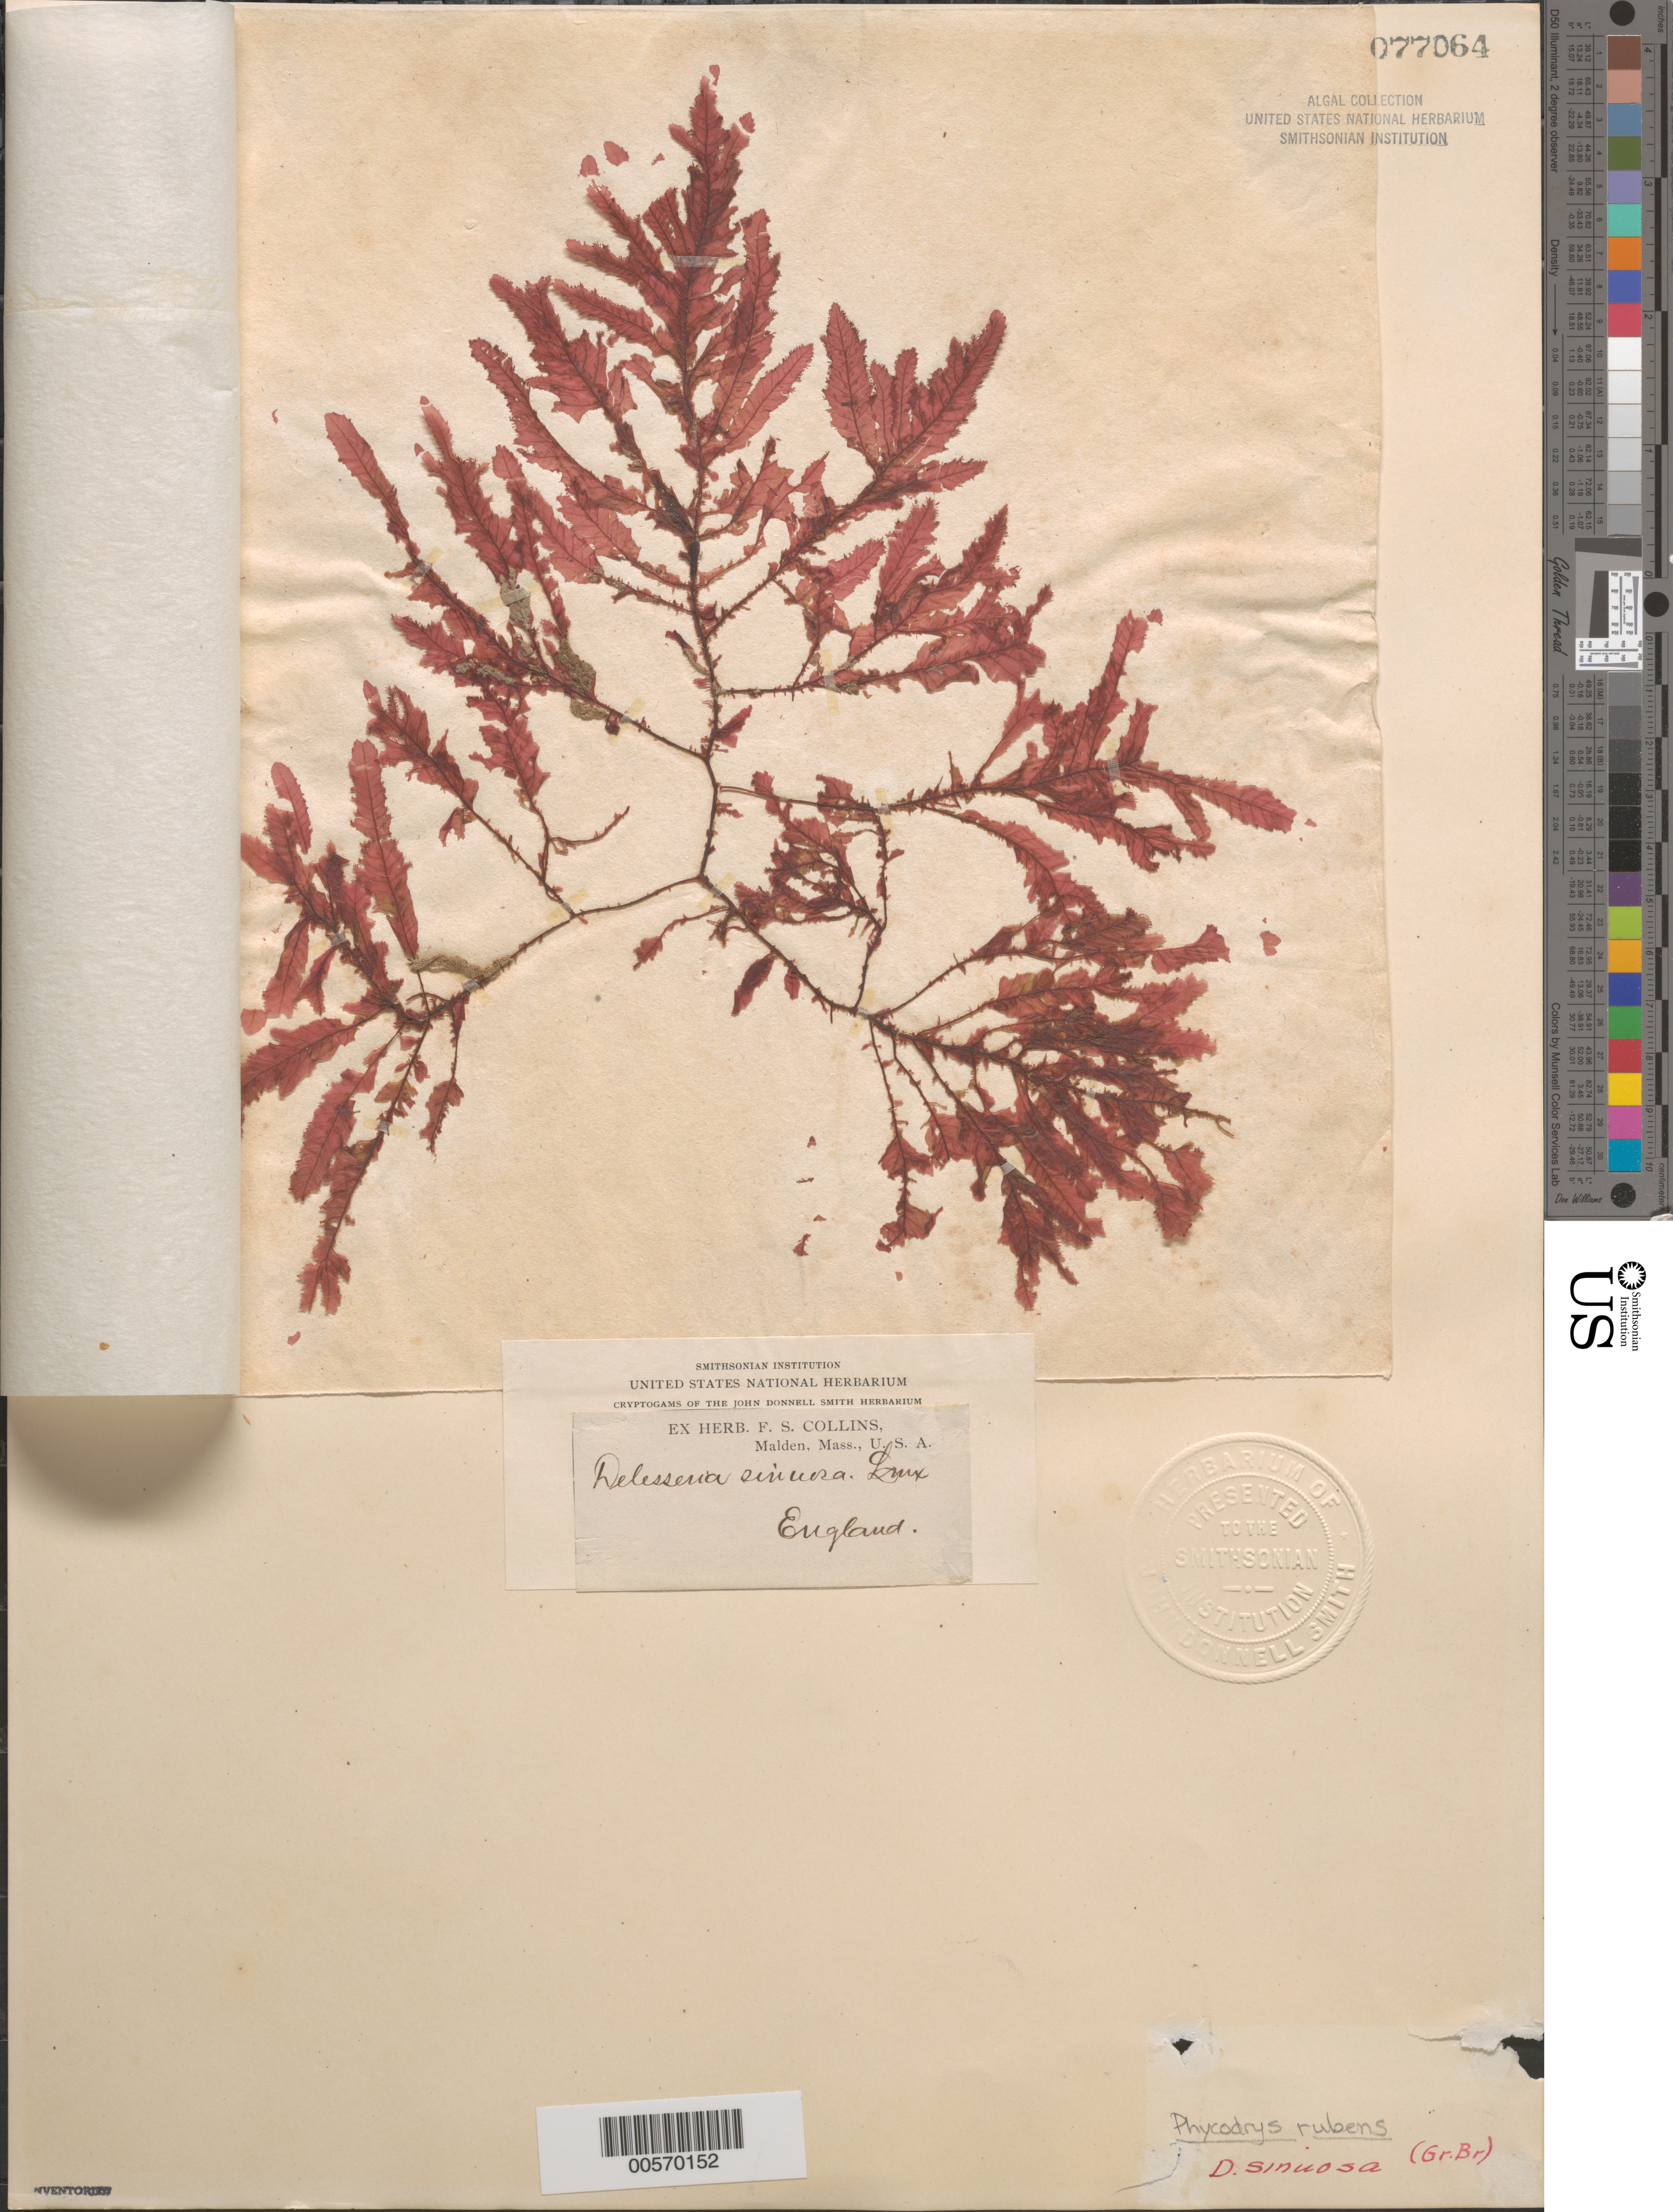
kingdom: Plantae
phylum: Rhodophyta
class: Florideophyceae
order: Ceramiales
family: Delesseriaceae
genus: Phycodrys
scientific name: Phycodrys rubens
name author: (L.) Batters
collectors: F. Collins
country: United Kingdom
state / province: England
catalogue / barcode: US 77064